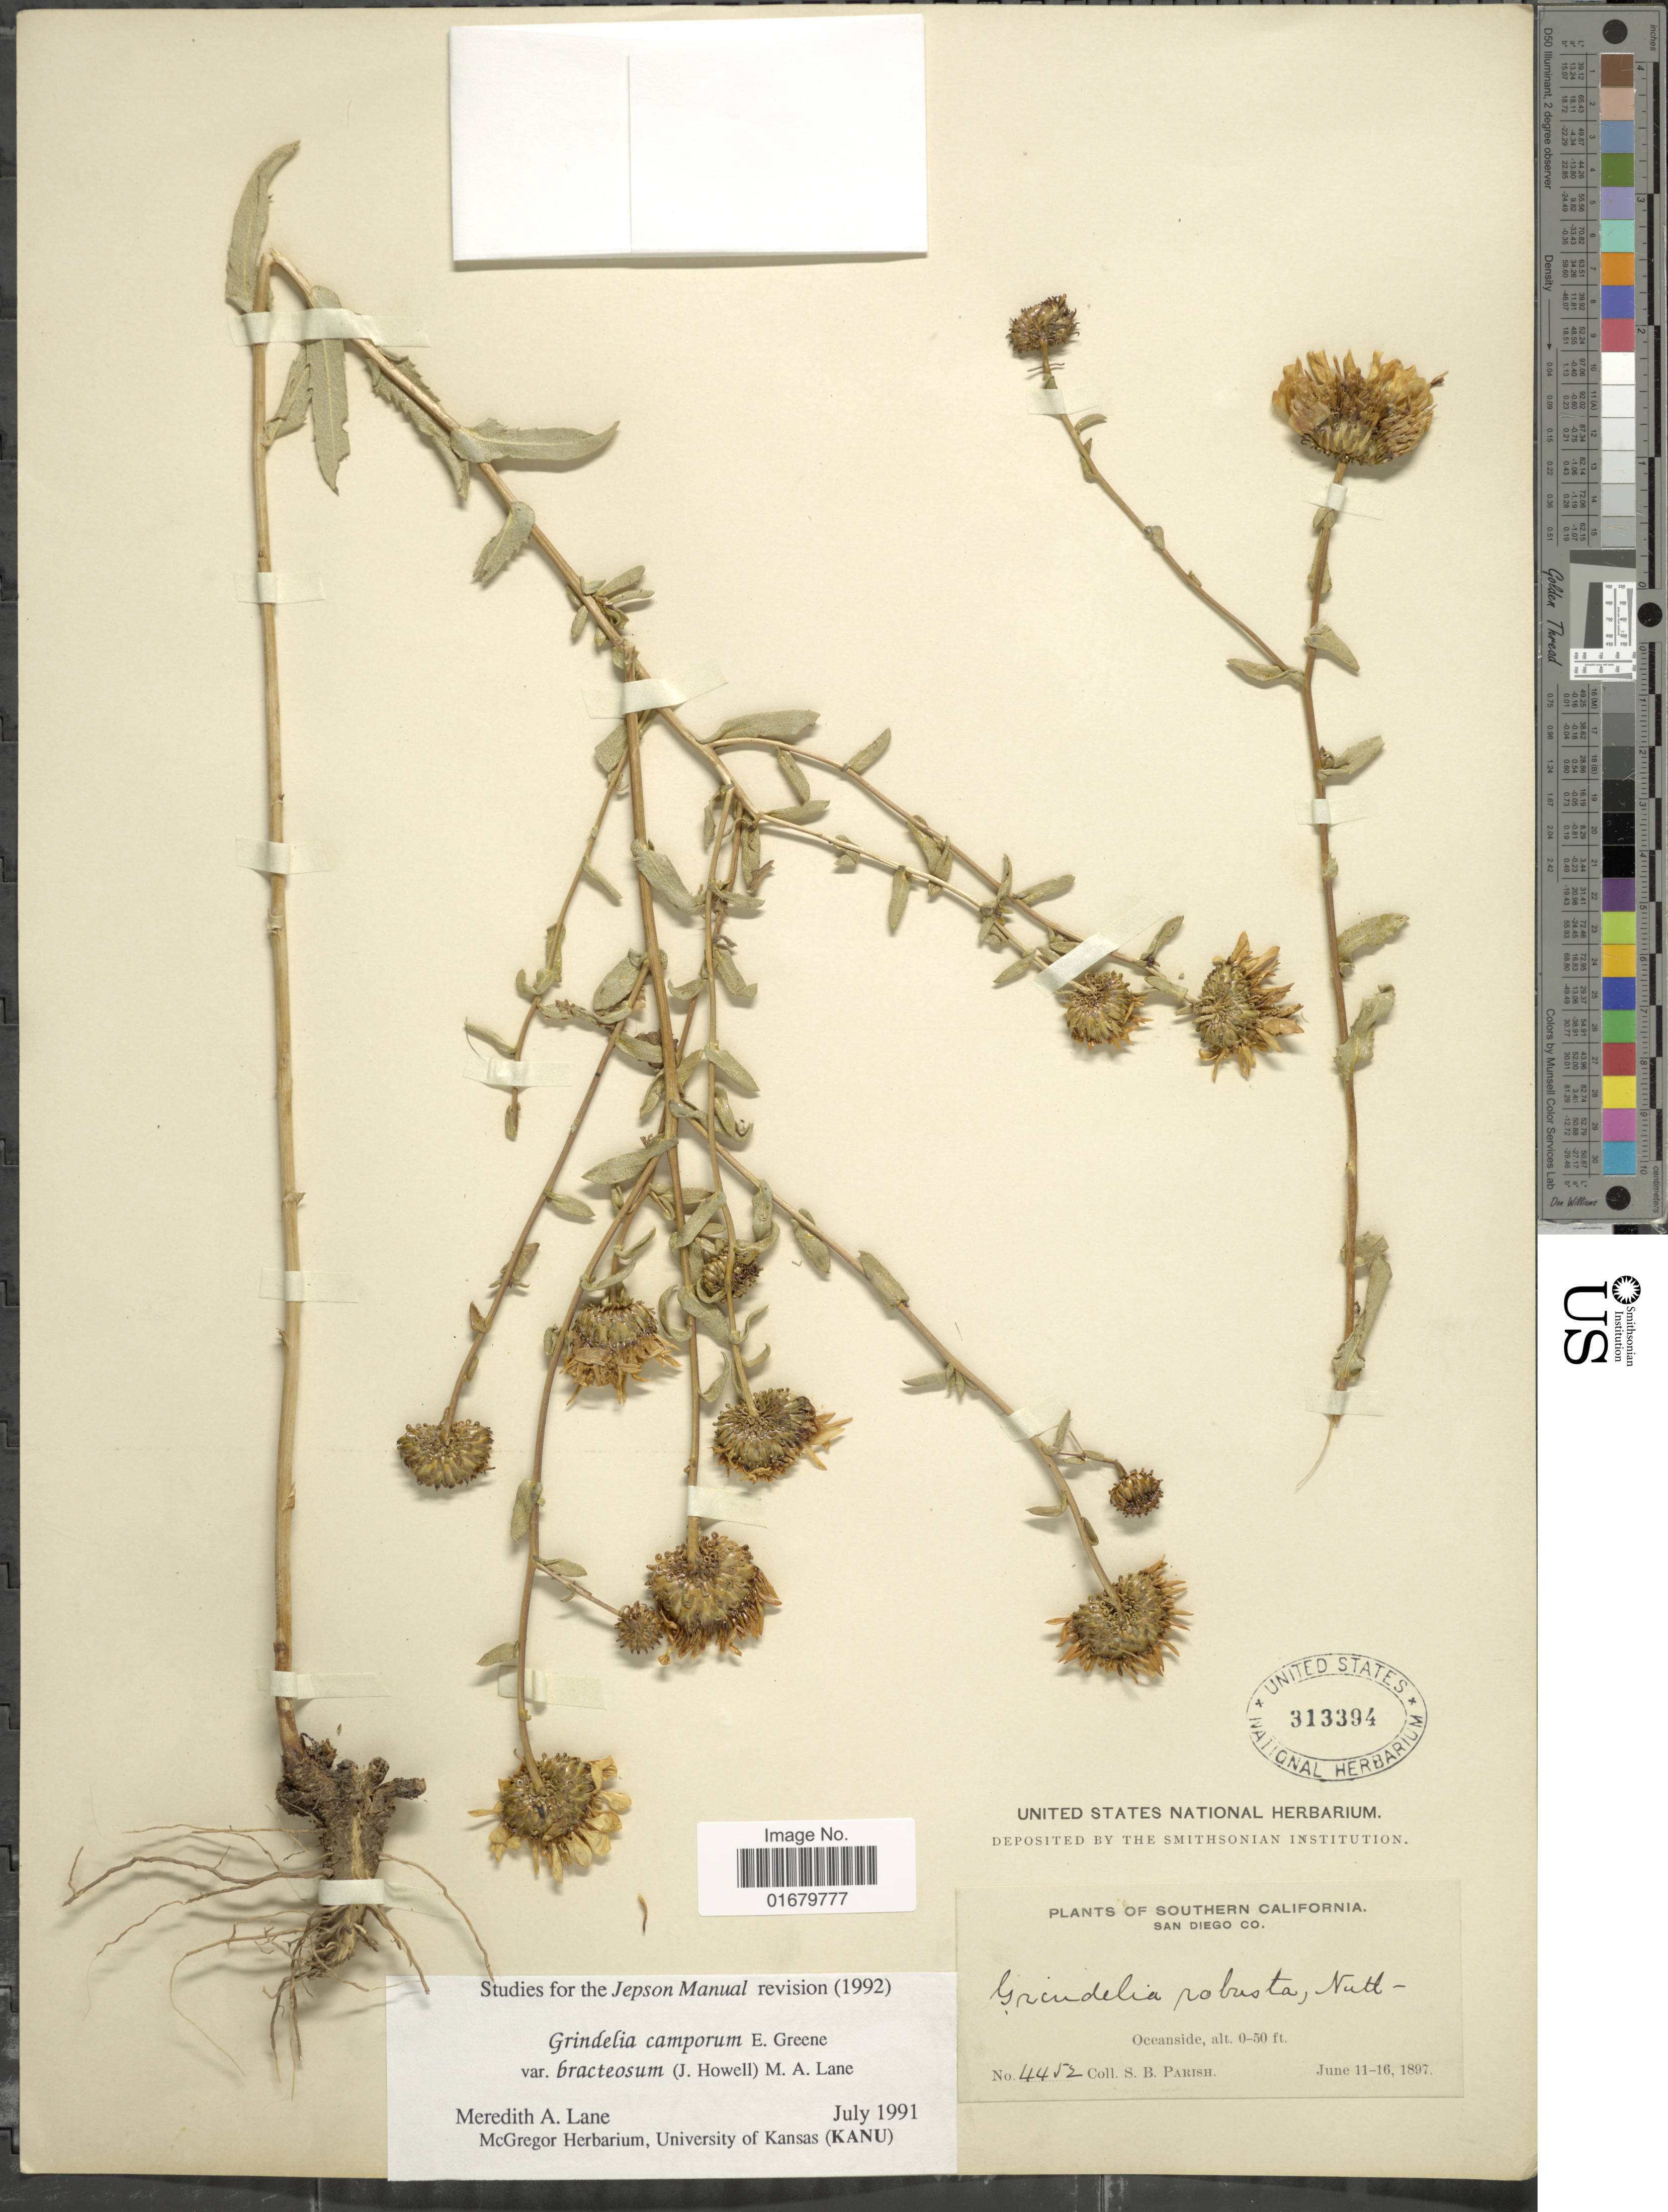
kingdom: Plantae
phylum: Tracheophyta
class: Magnoliopsida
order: Asterales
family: Asteraceae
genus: Grindelia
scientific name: Grindelia camporum var. bracteosa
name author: (J. Howell) M.A. Lane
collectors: S. B. Parish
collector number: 4452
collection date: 1897-06-11/1897-06-16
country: United States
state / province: California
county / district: San Diego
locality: Southern California, San Diego Co., Oceanside.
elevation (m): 0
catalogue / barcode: US 313394